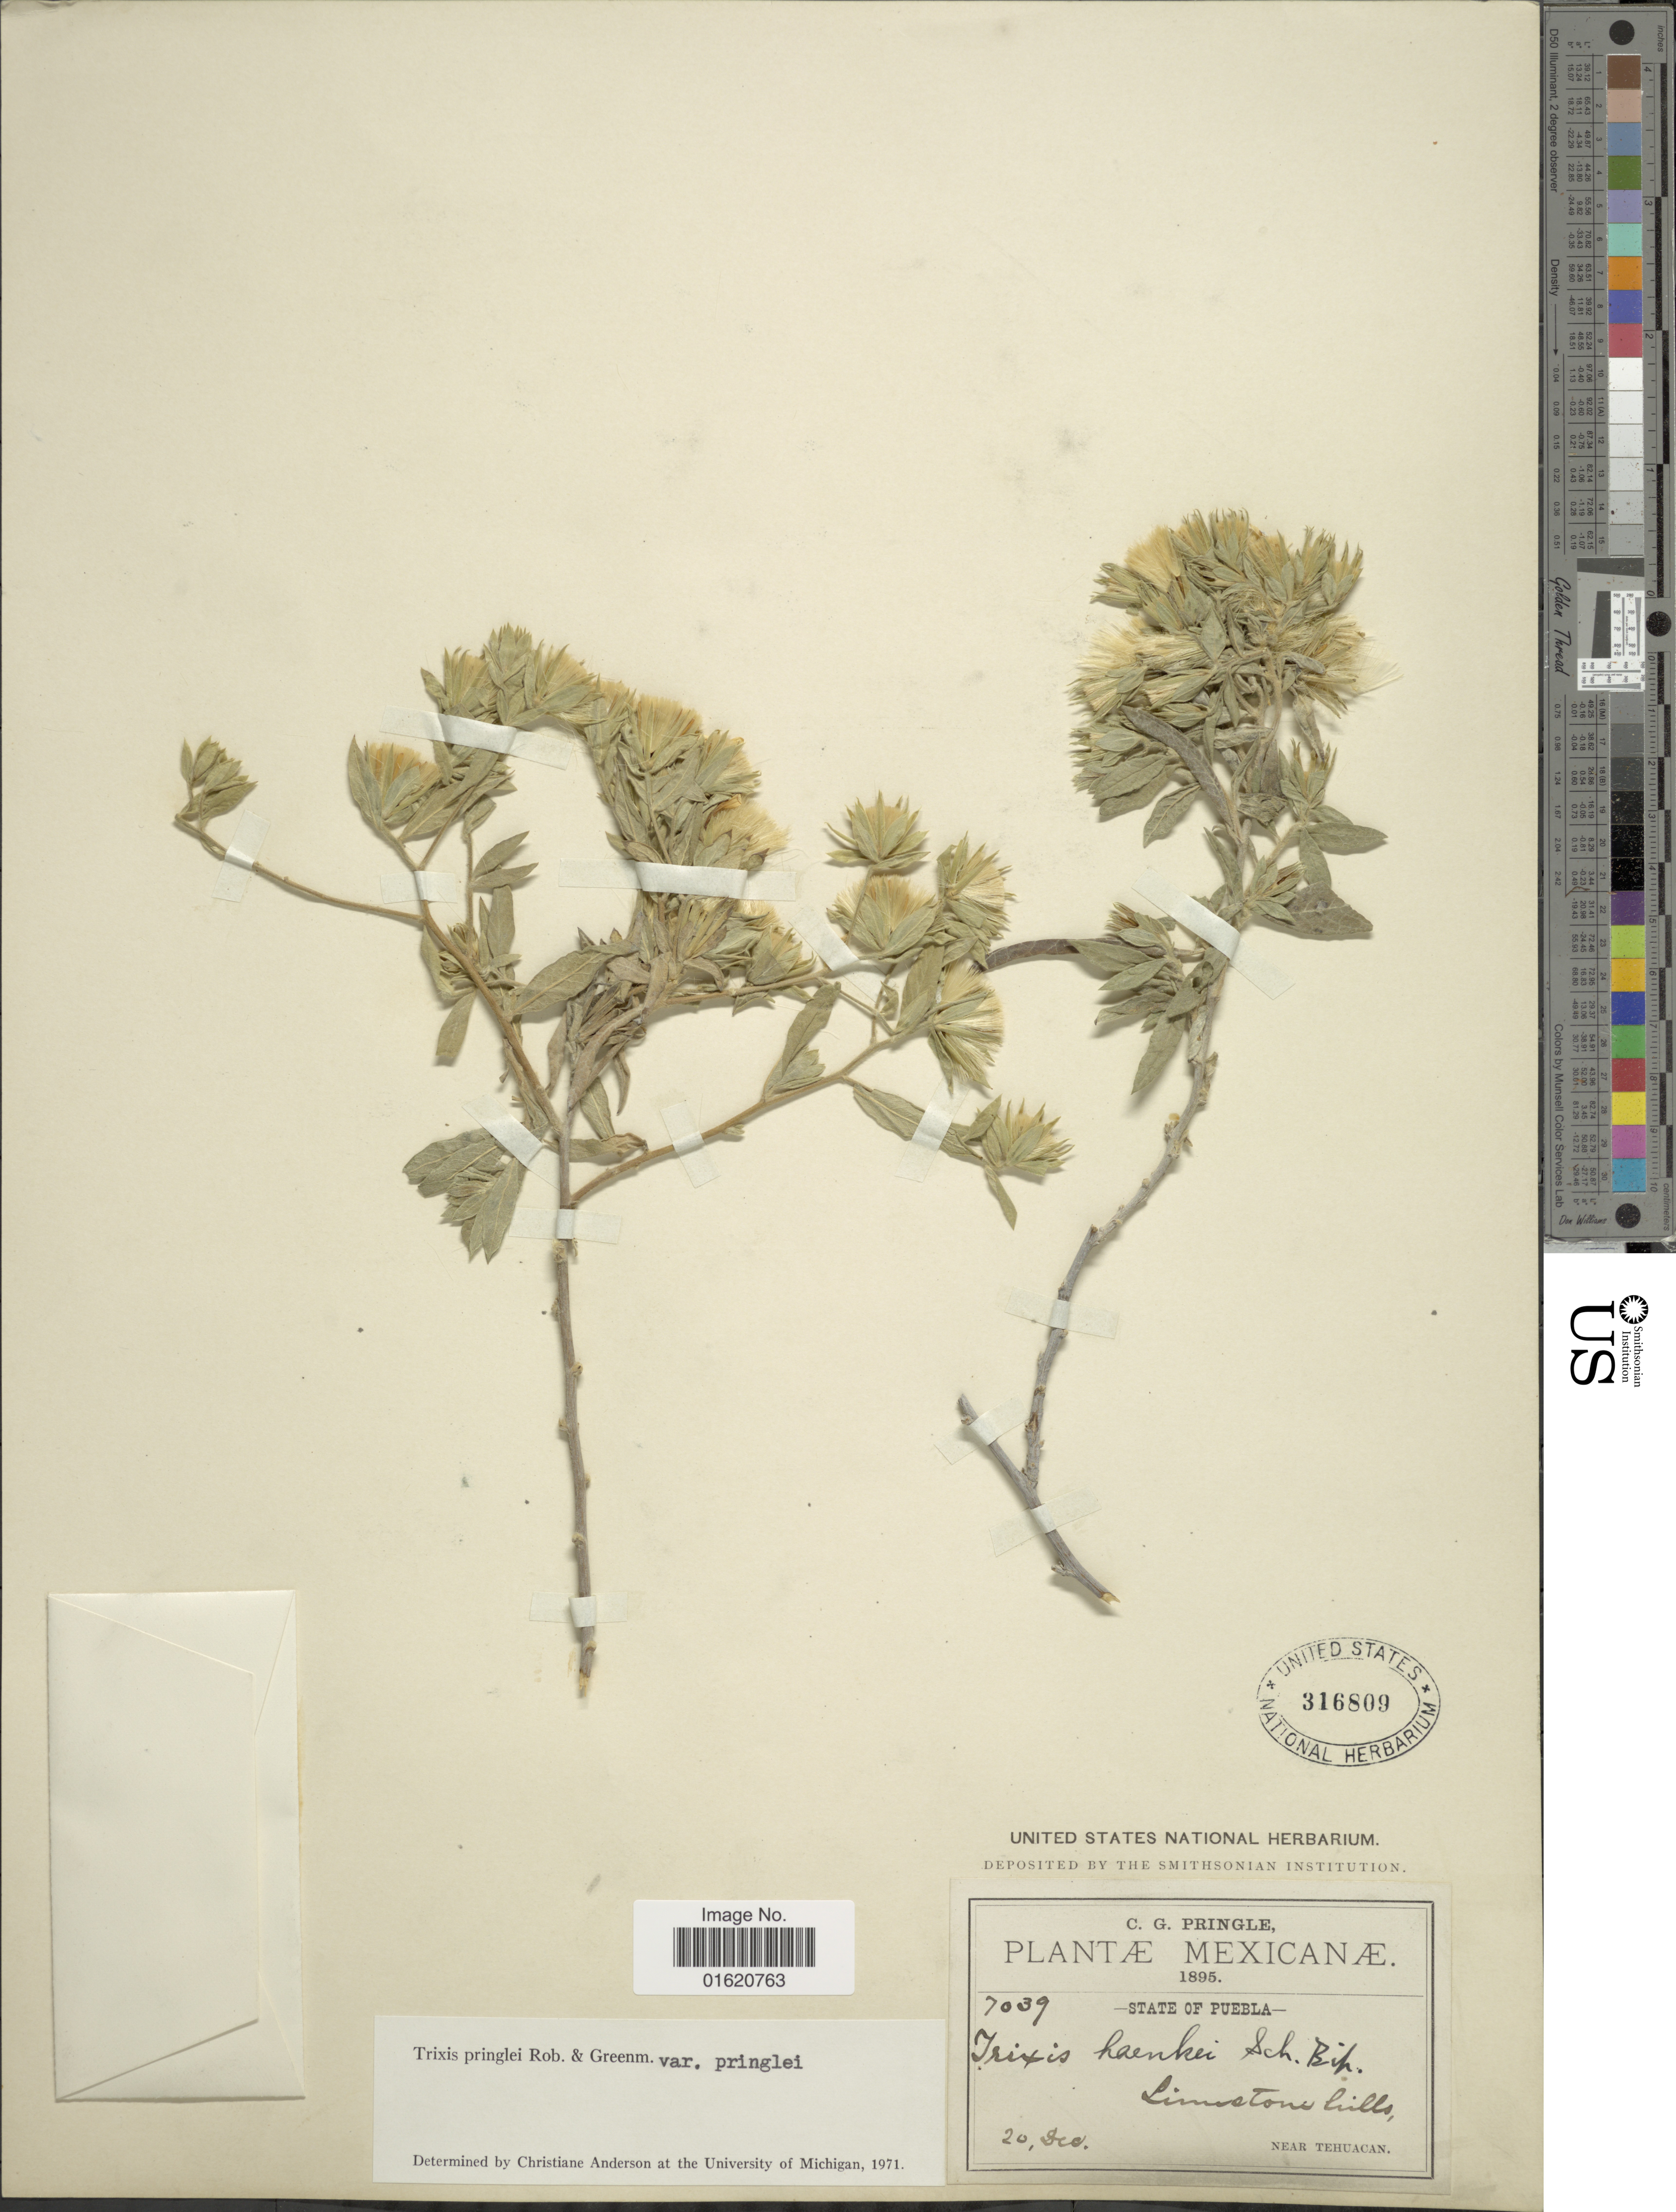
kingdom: Plantae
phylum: Tracheophyta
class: Magnoliopsida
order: Asterales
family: Asteraceae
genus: Trixis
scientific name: Trixis pringlei var. pringlei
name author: B.L. Rob. & Greenm.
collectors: C. G. Pringle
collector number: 7039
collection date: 1895-12-20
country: Mexico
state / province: Puebla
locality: Limestone hills, near Tehuacan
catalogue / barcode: US 316809